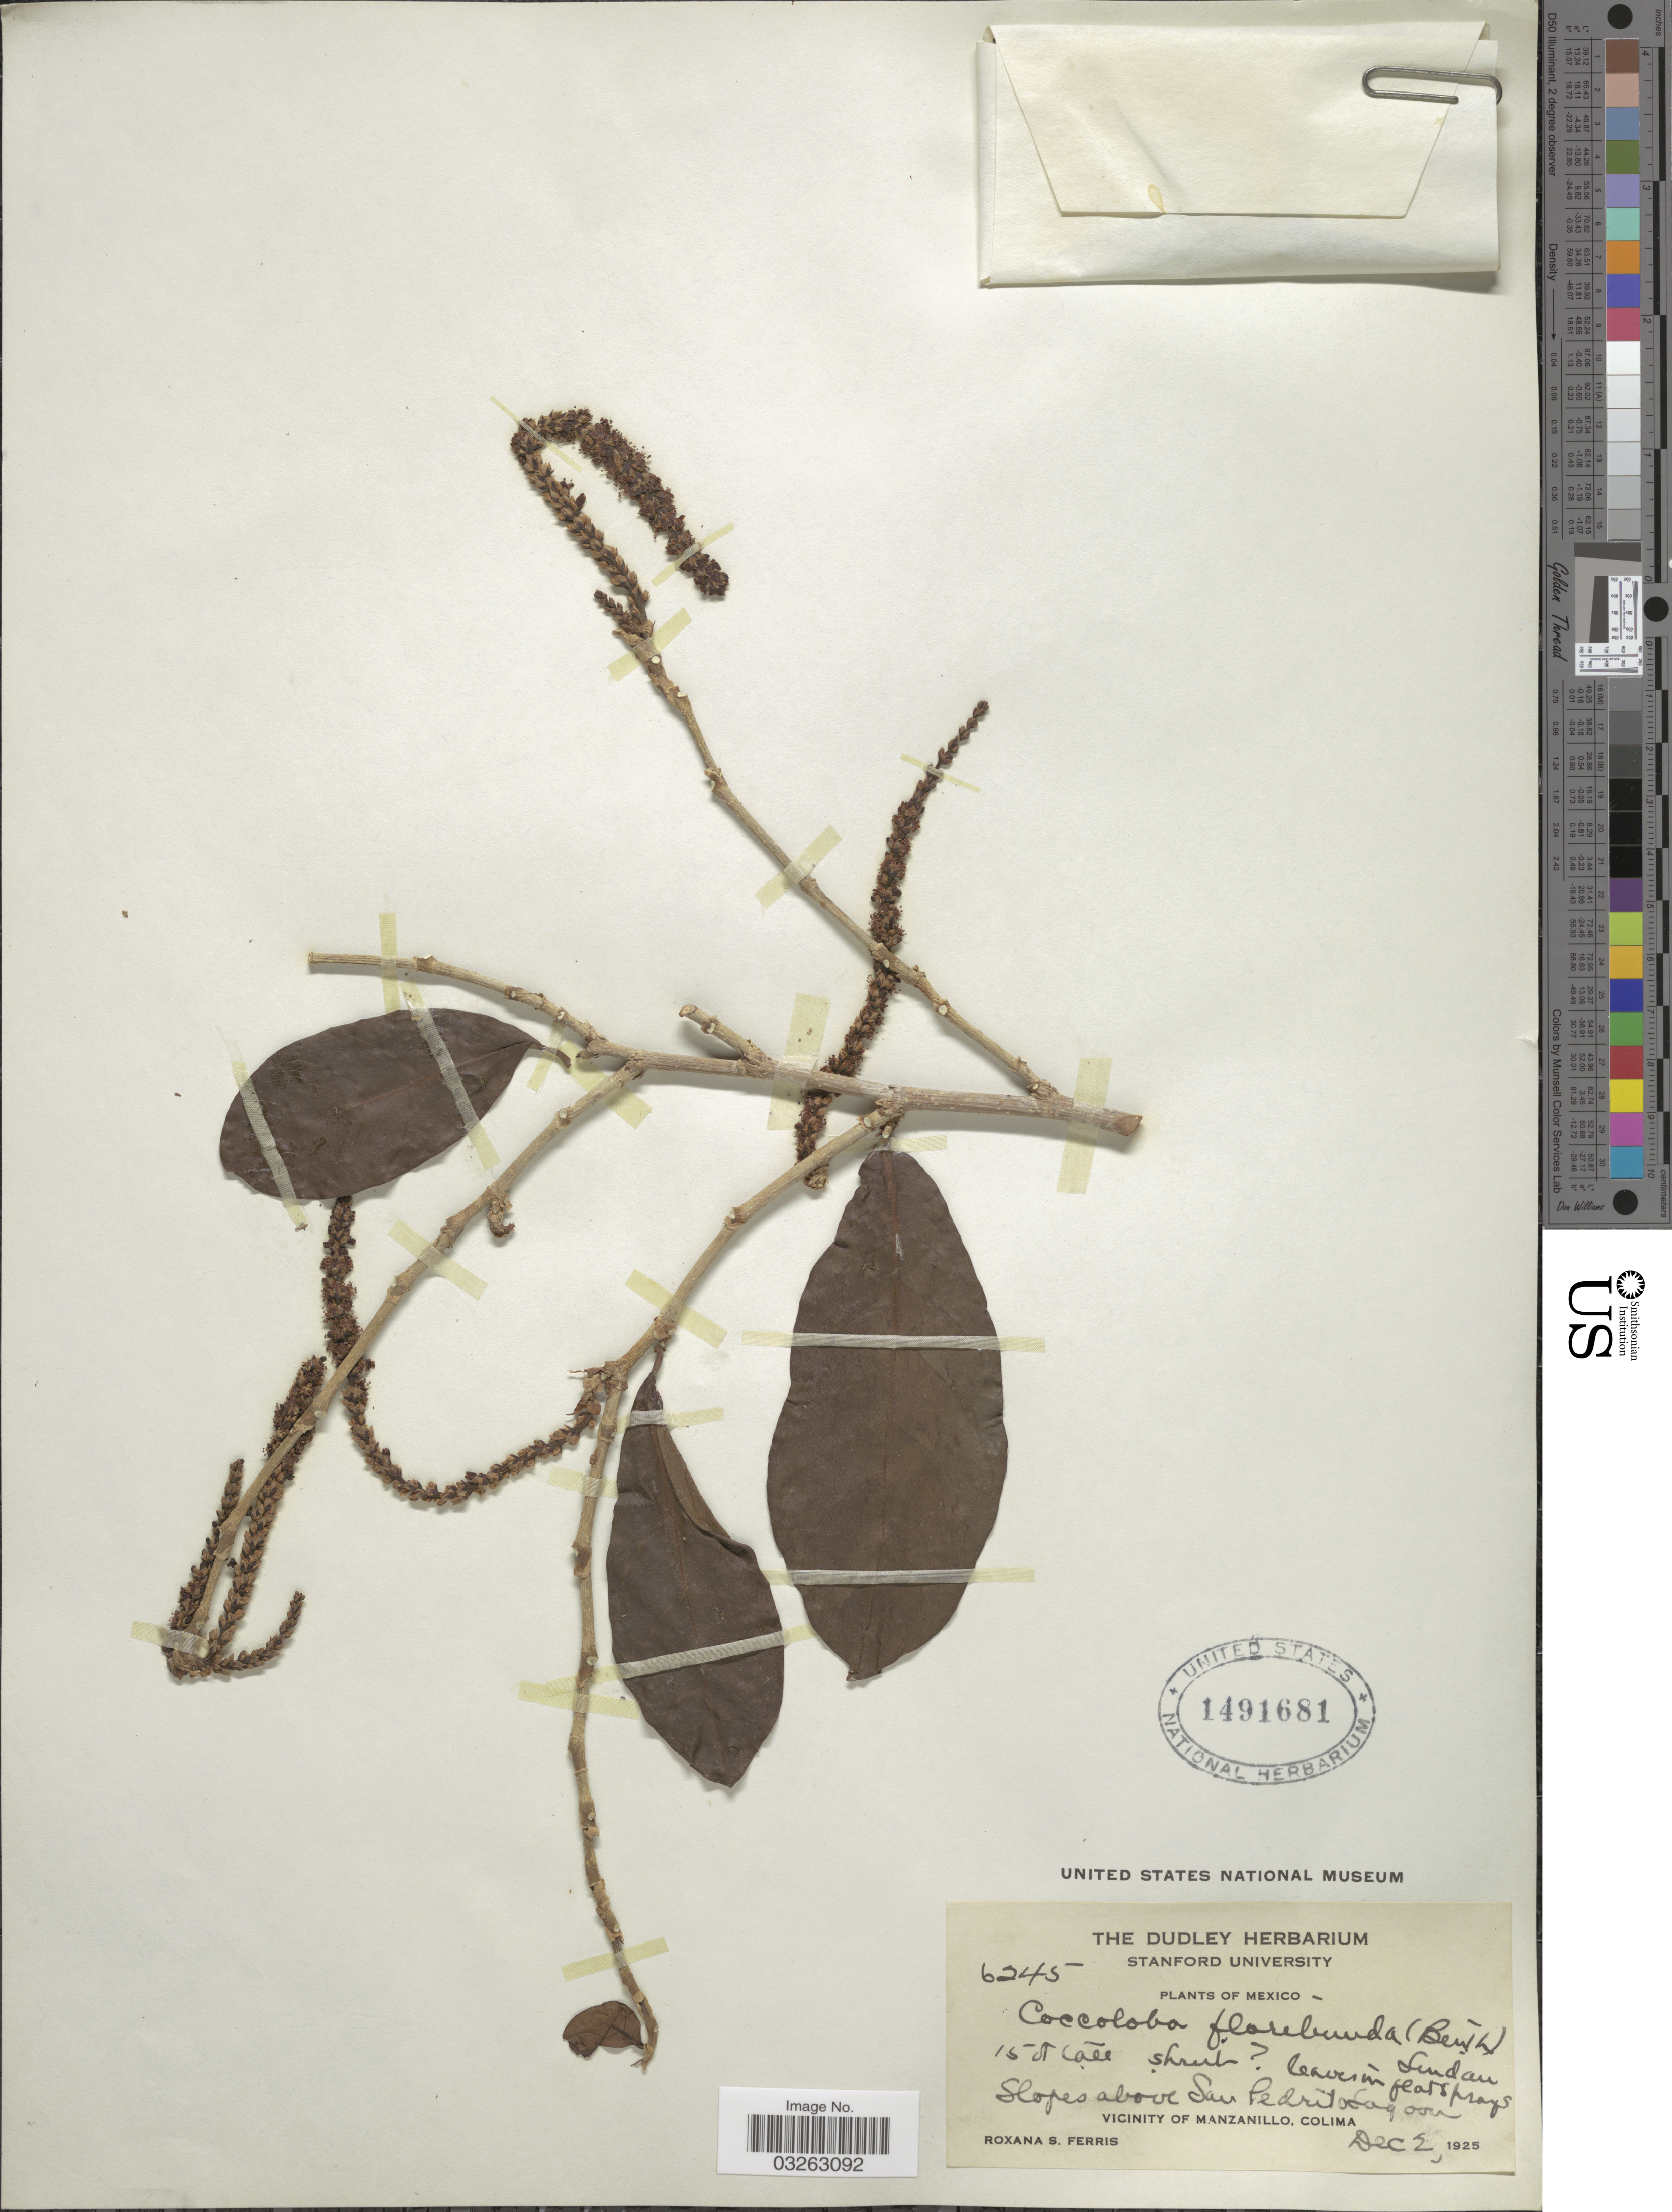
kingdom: Plantae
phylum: Tracheophyta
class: Magnoliopsida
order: Caryophyllales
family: Polygonaceae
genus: Coccoloba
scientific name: Coccoloba venosa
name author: L.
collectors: R. S. Ferris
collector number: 6245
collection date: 1925-12-02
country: Mexico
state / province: Colima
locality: Slopes above San Pedrito Lagoon, Vicinity of Manzanillo.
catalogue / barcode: US 1491681